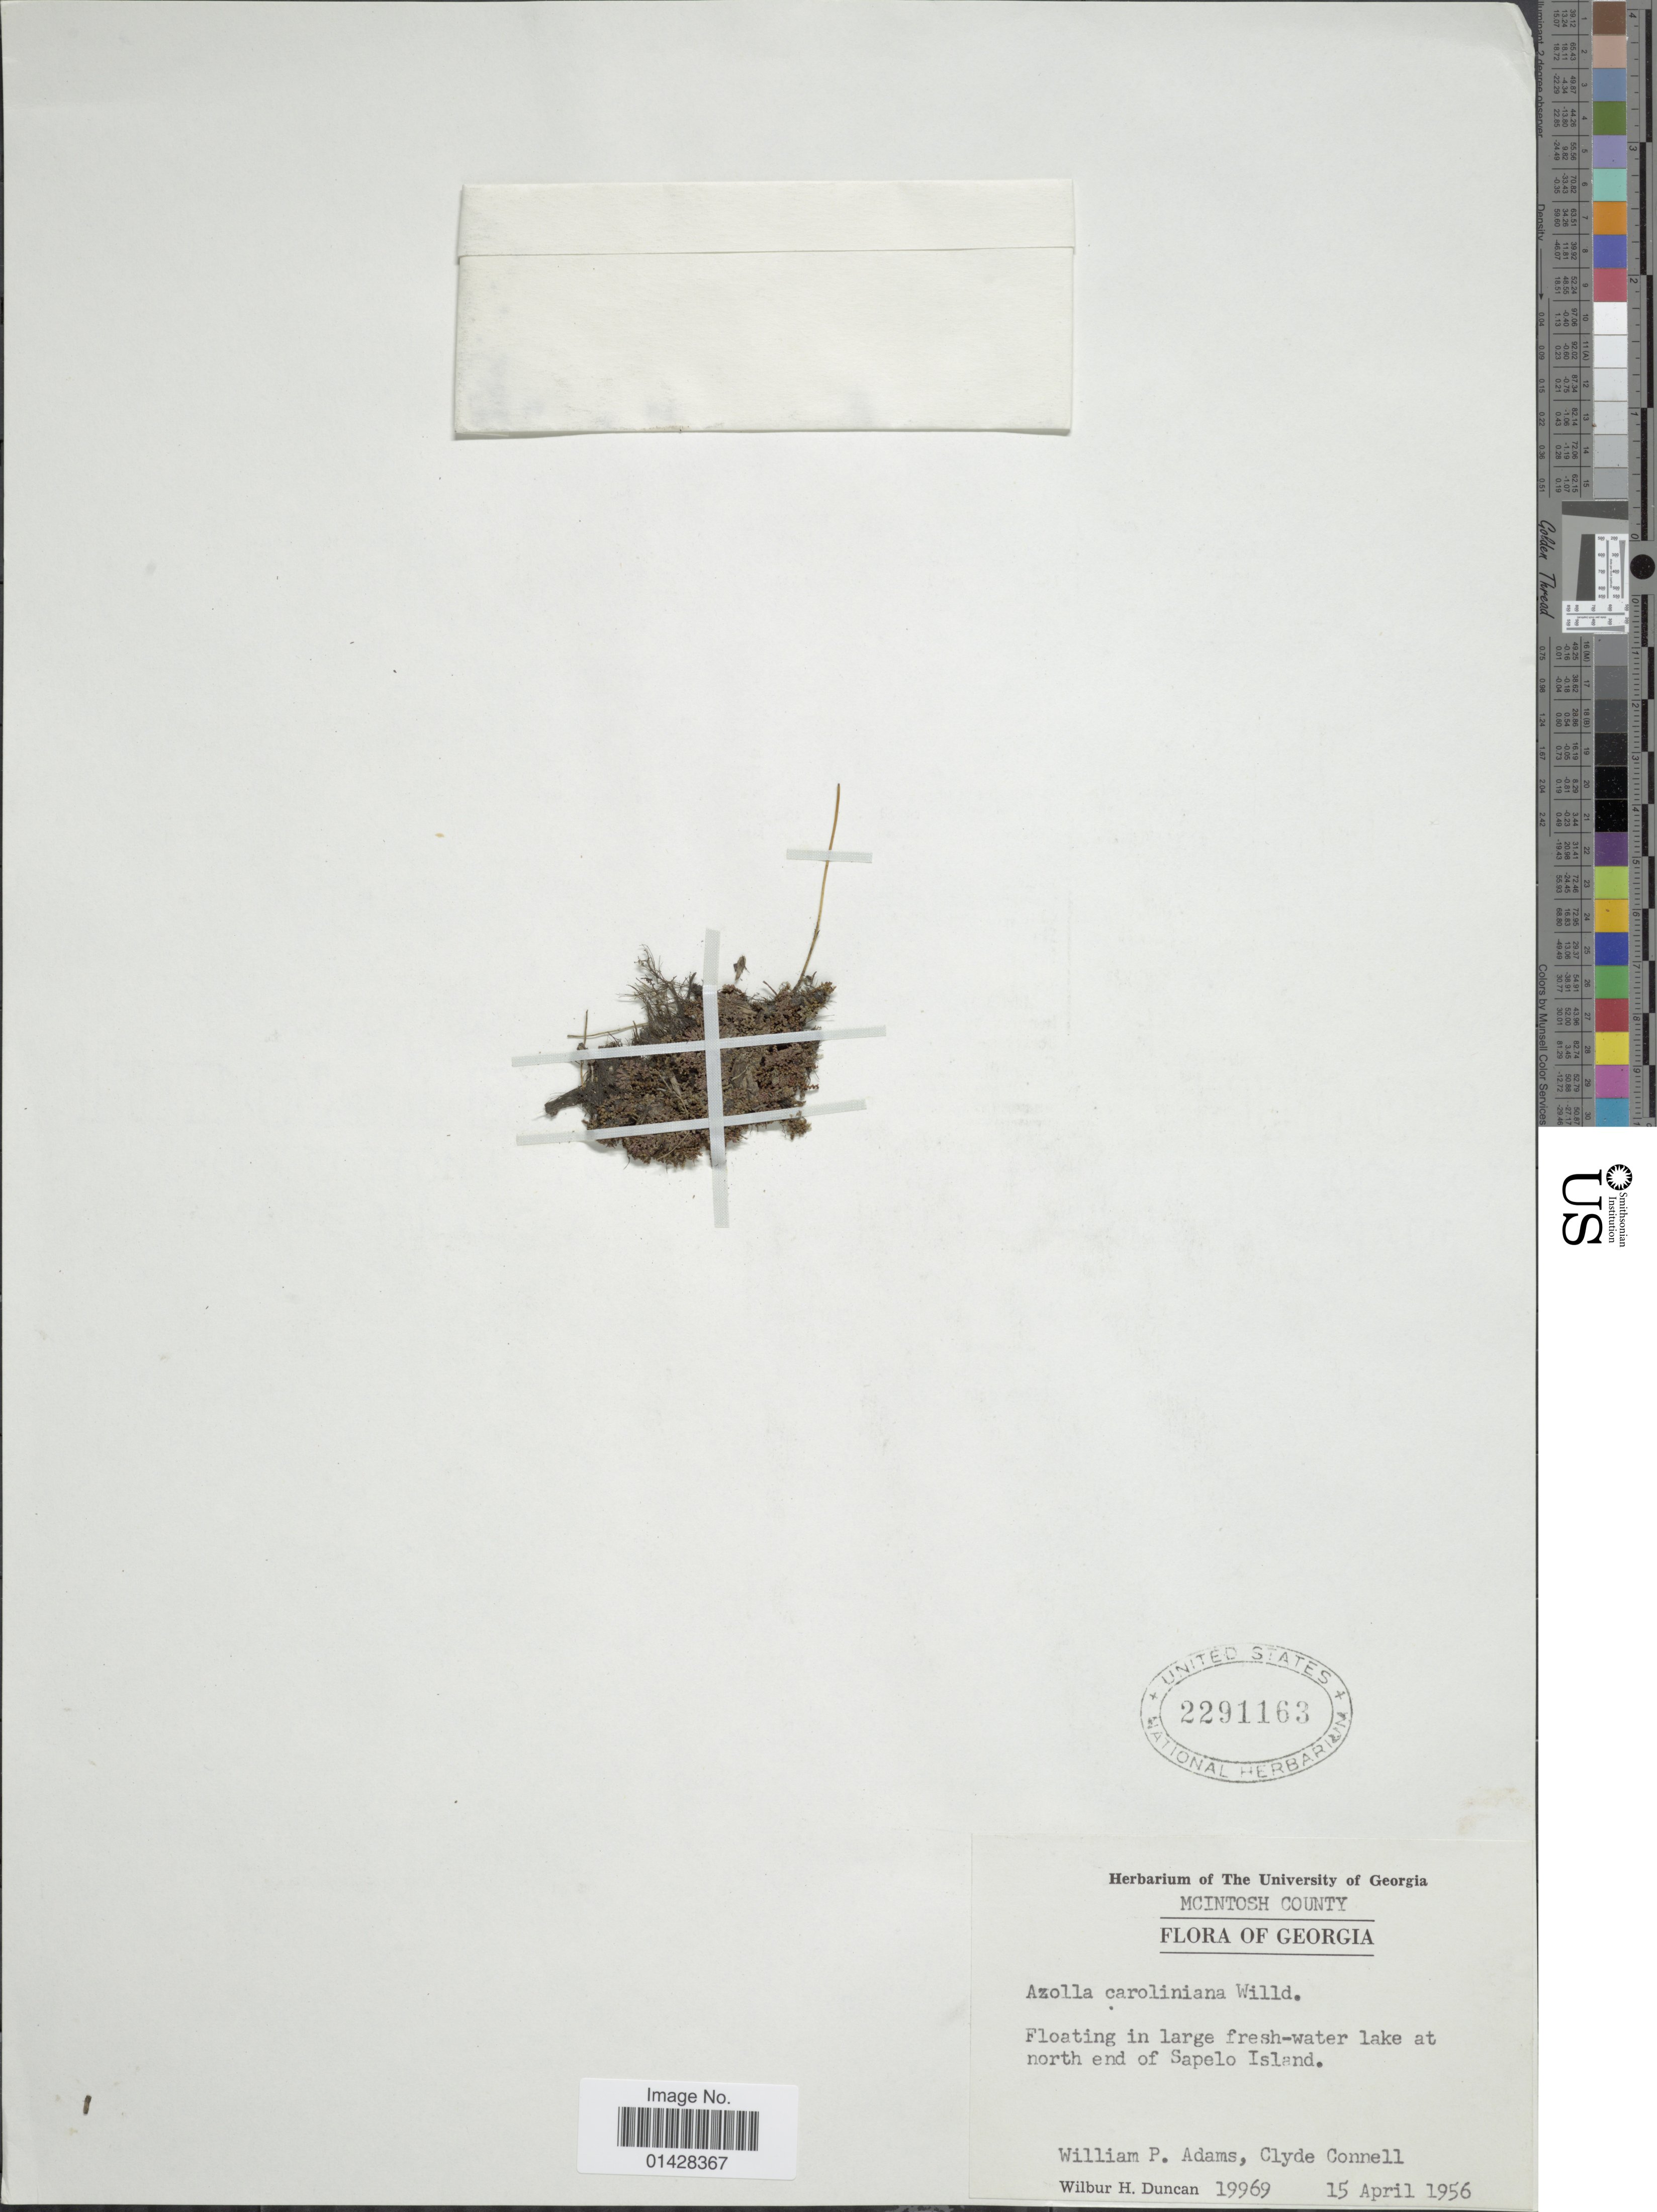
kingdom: Plantae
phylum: Tracheophyta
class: Polypodiopsida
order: Salviniales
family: Salviniaceae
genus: Azolla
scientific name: Azolla caroliniana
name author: Willd.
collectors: W. P. Adams, C. Connell & W. H. Duncan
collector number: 19969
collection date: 1956-04-15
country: United States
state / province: Georgia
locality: McIntosh County, Floating in large fresh-water lake at north end of Sapelo Island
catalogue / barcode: US 2291163